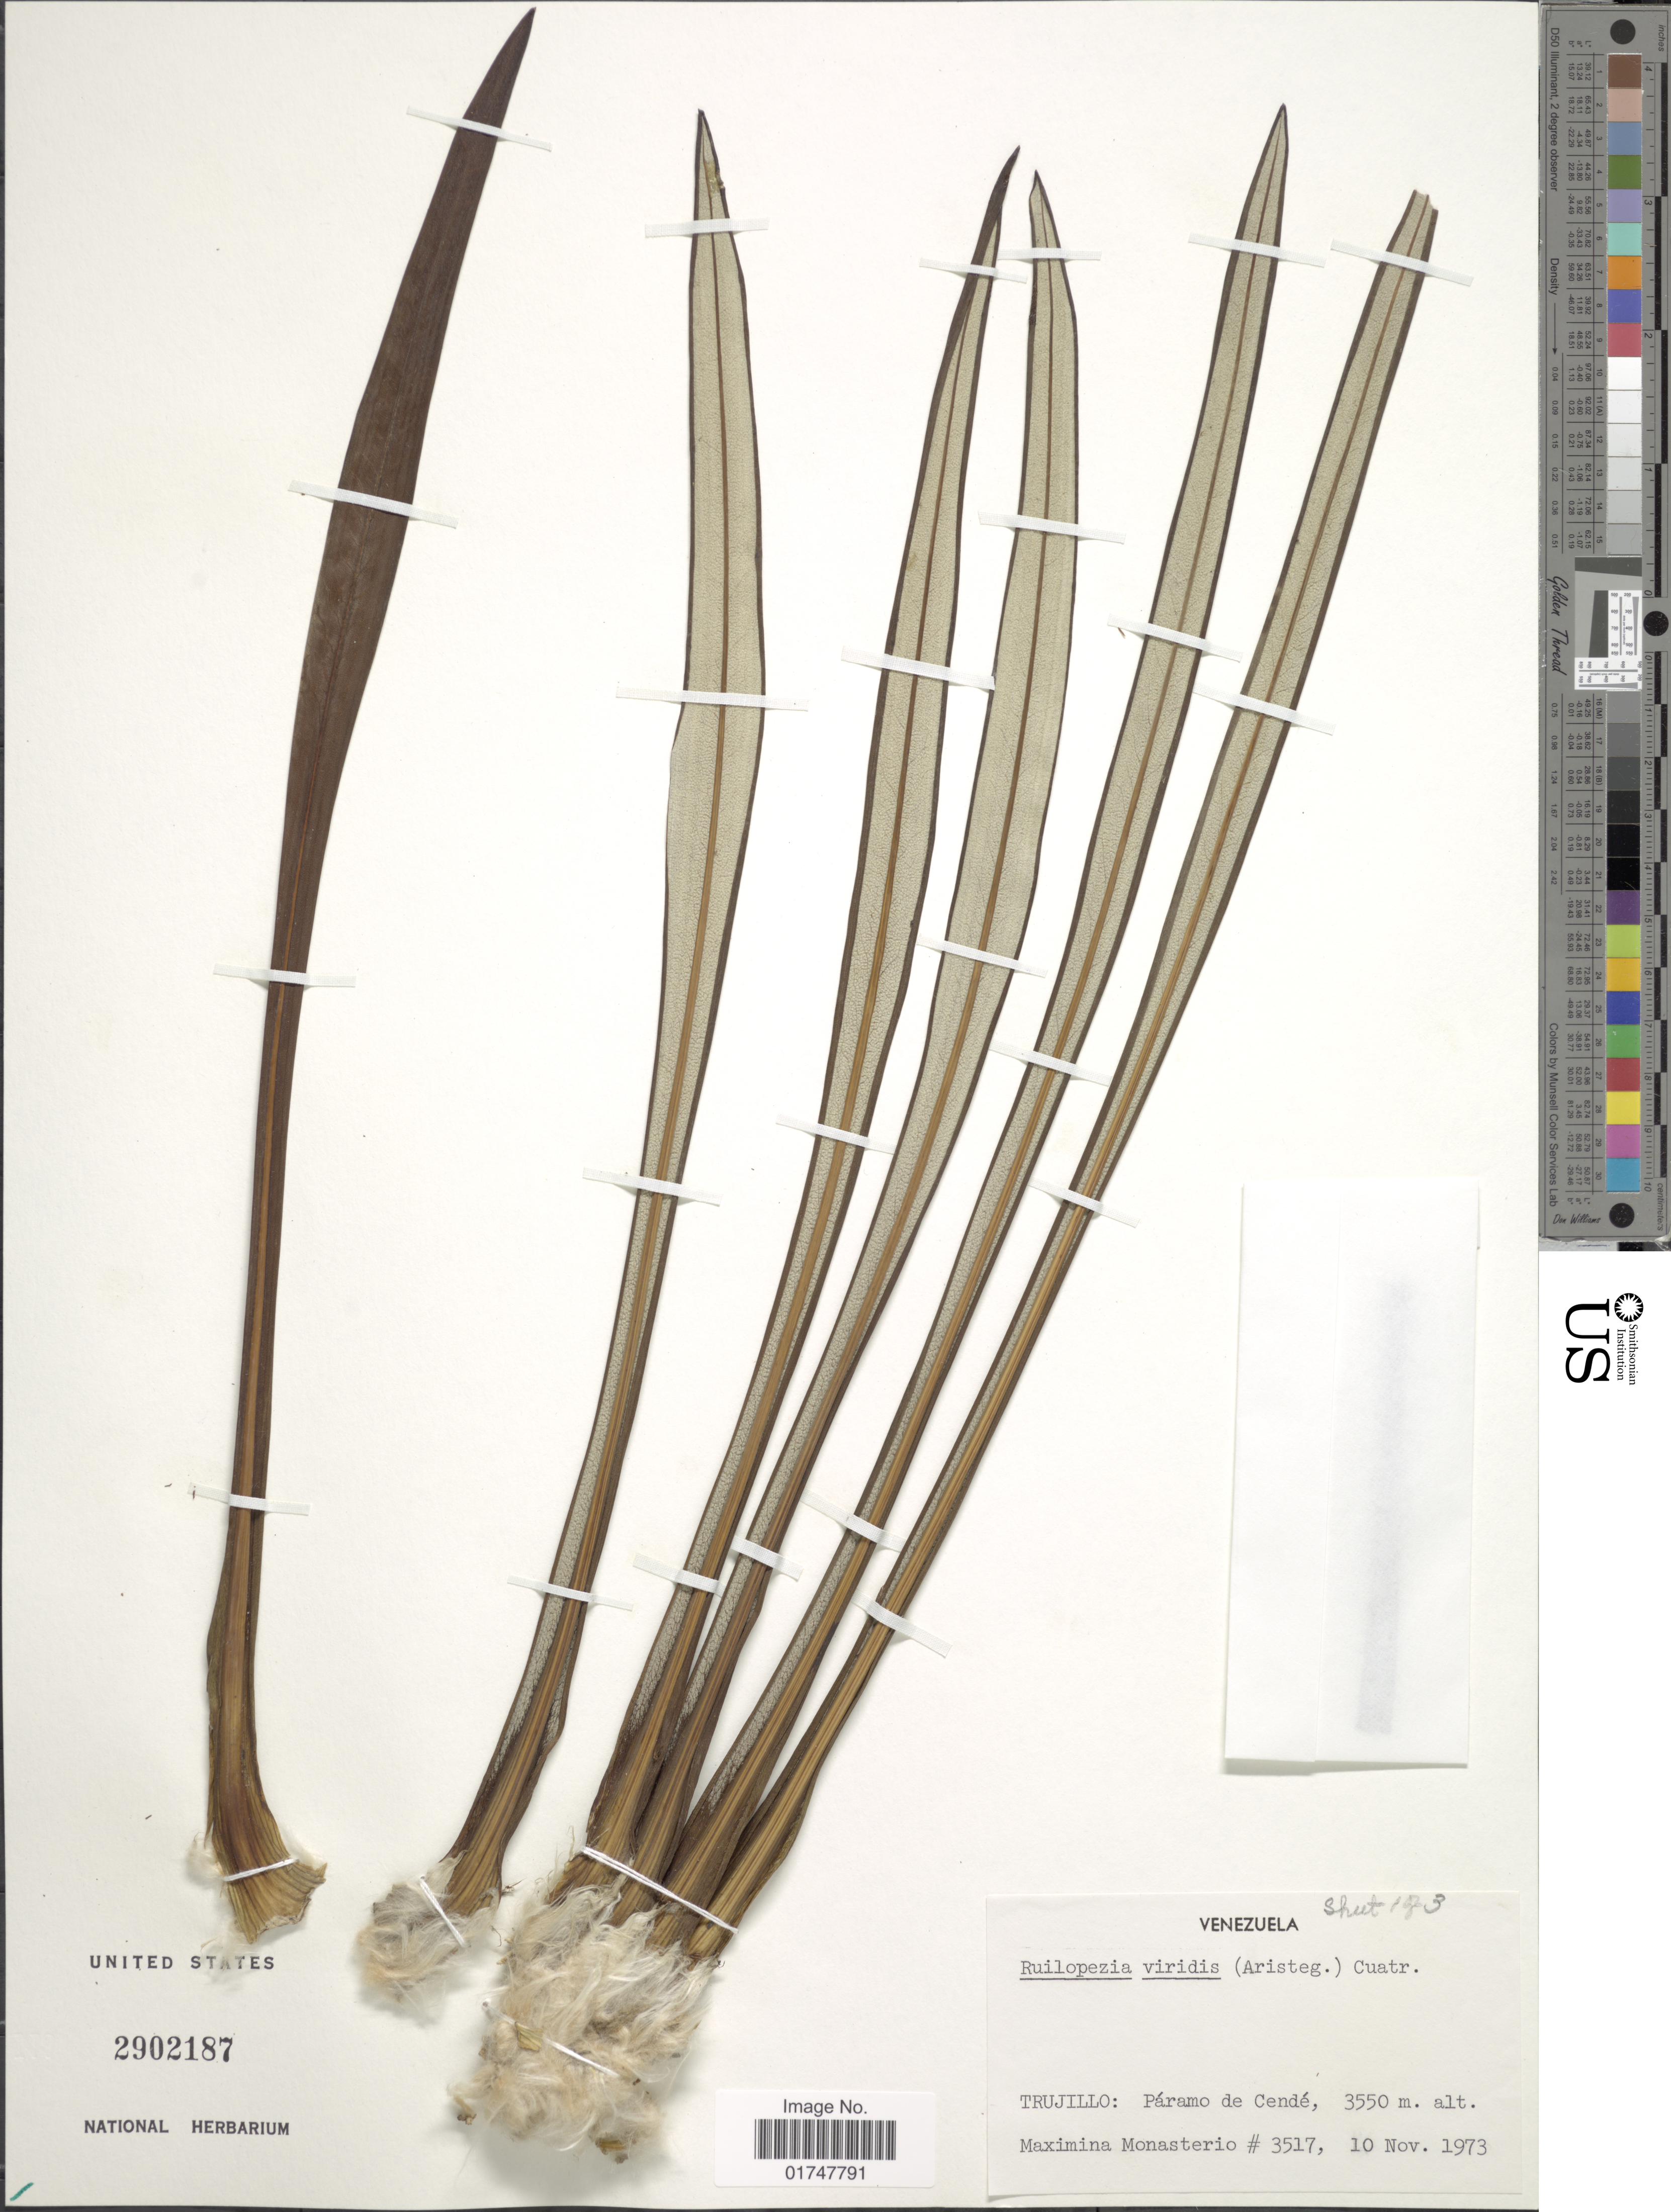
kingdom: Plantae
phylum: Tracheophyta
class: Magnoliopsida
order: Asterales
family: Asteraceae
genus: Ruilopezia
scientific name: Ruilopezia viridis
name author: (Aristeg.) Cuatrec.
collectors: M. Monasterio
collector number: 3517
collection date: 1973-11-10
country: Venezuela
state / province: Trujillo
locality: Páramo de Cendé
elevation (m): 3550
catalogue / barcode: US 2902187